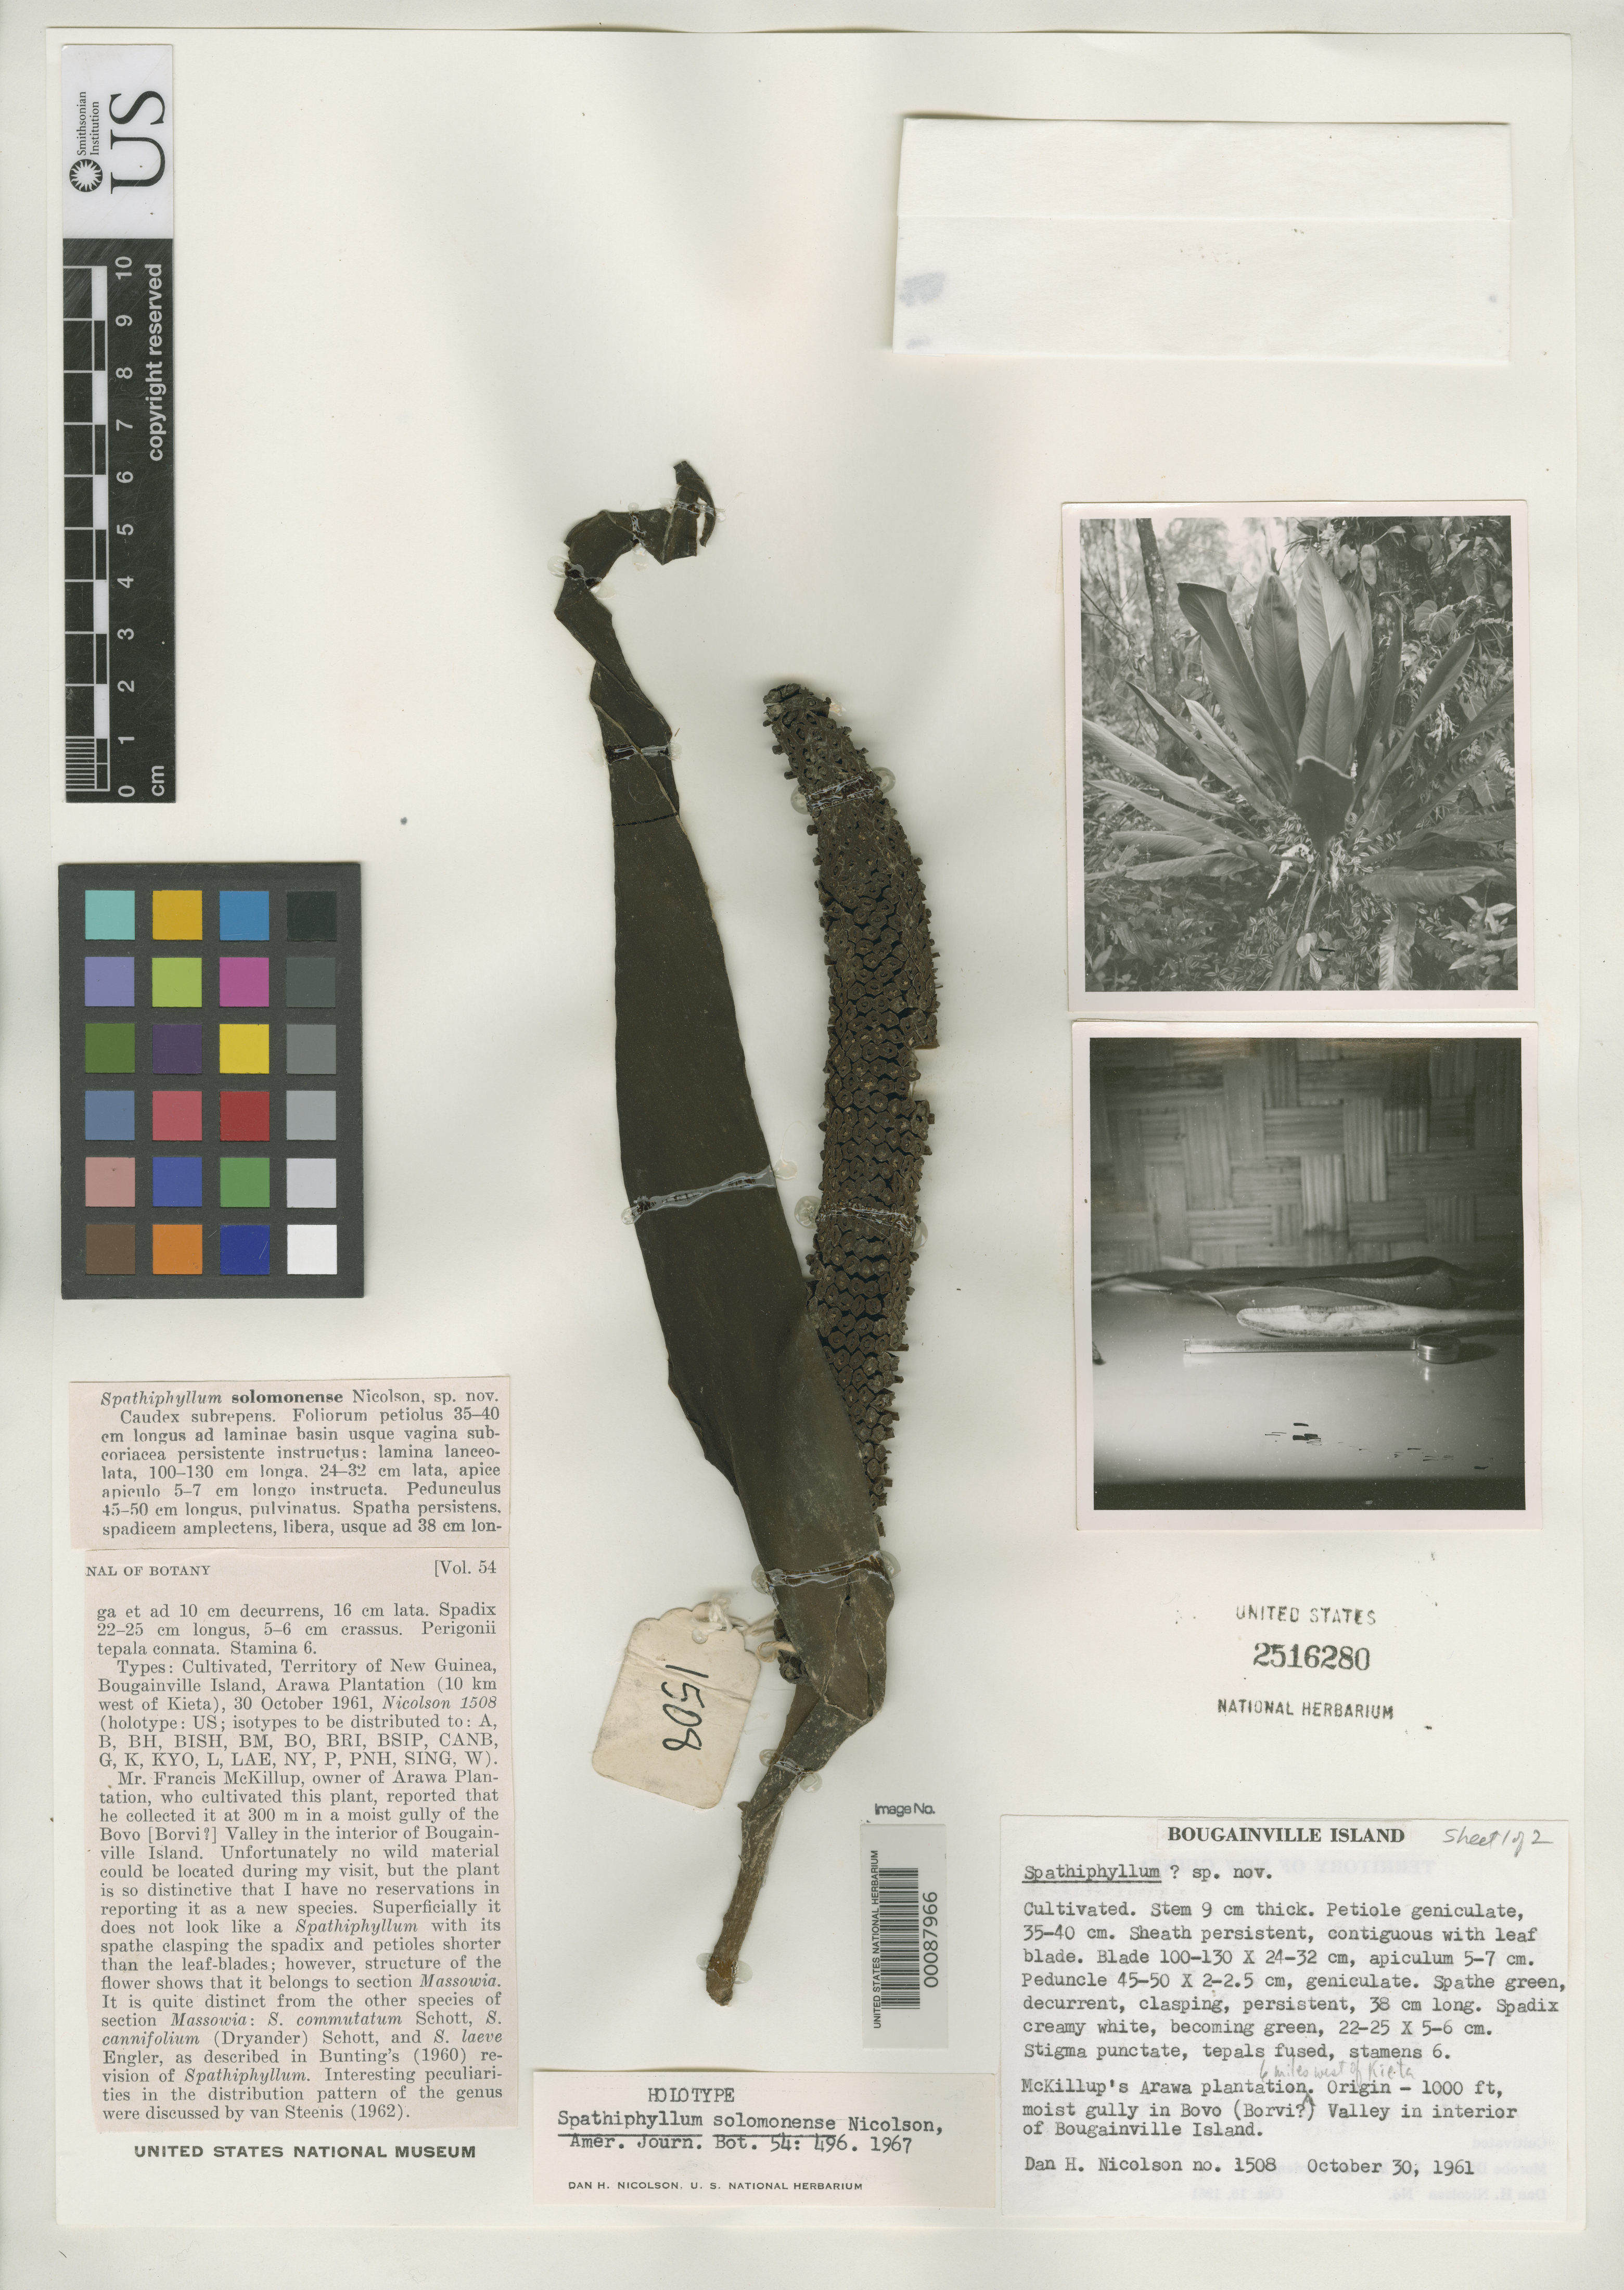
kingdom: Plantae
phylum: Tracheophyta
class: Liliopsida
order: Alismatales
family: Araceae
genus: Spathiphyllum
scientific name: Spathiphyllum solomonense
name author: Nicolson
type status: Holotype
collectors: D. H. Nicolson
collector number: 1508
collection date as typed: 30 Oct 1961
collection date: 1961-10-30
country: Papua New Guinea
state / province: Bougainville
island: Bougainville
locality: McKillup's Arawa plantation, 6 mi W of Kieta.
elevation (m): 305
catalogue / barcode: US 2516280